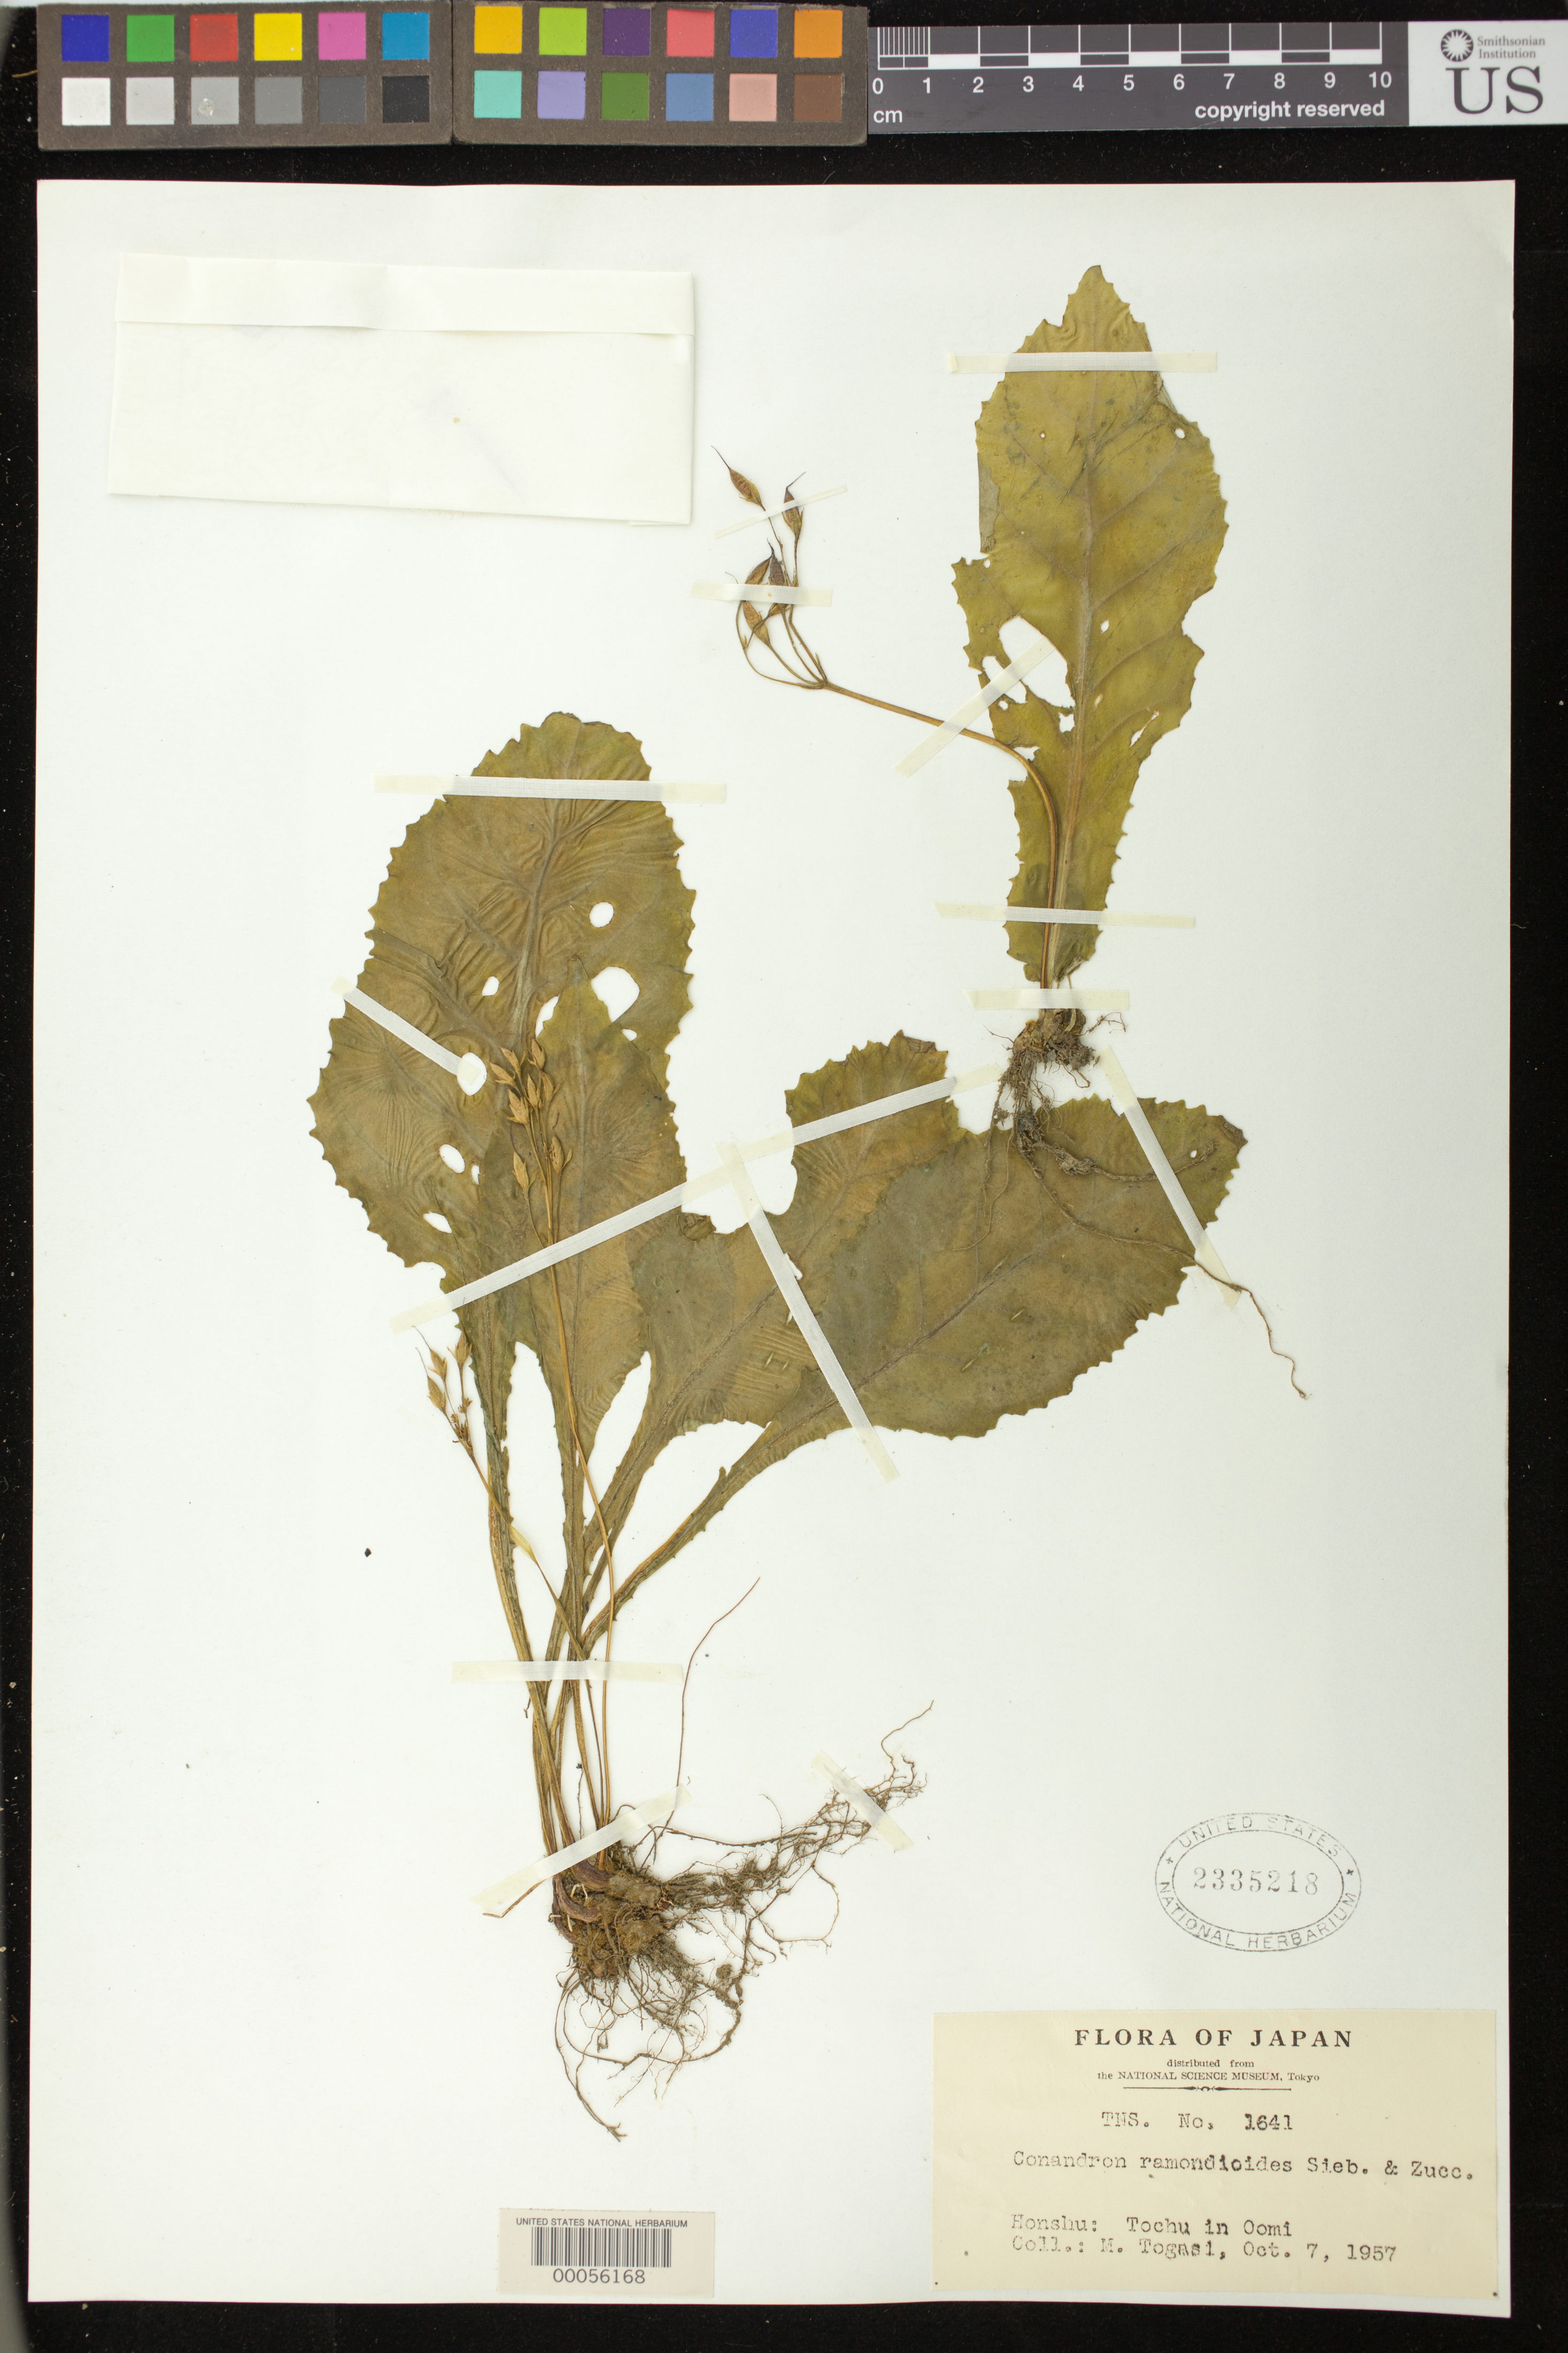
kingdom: Plantae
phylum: Tracheophyta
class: Magnoliopsida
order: Lamiales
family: Gesneriaceae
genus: Conandron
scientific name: Conandron ramondioides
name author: Siebold & Zucc.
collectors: M. Togasi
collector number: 1641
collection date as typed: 07 Oct 1957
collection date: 1957-10-07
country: Japan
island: Honshu I.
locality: Tochu in oomi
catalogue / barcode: US 2335218